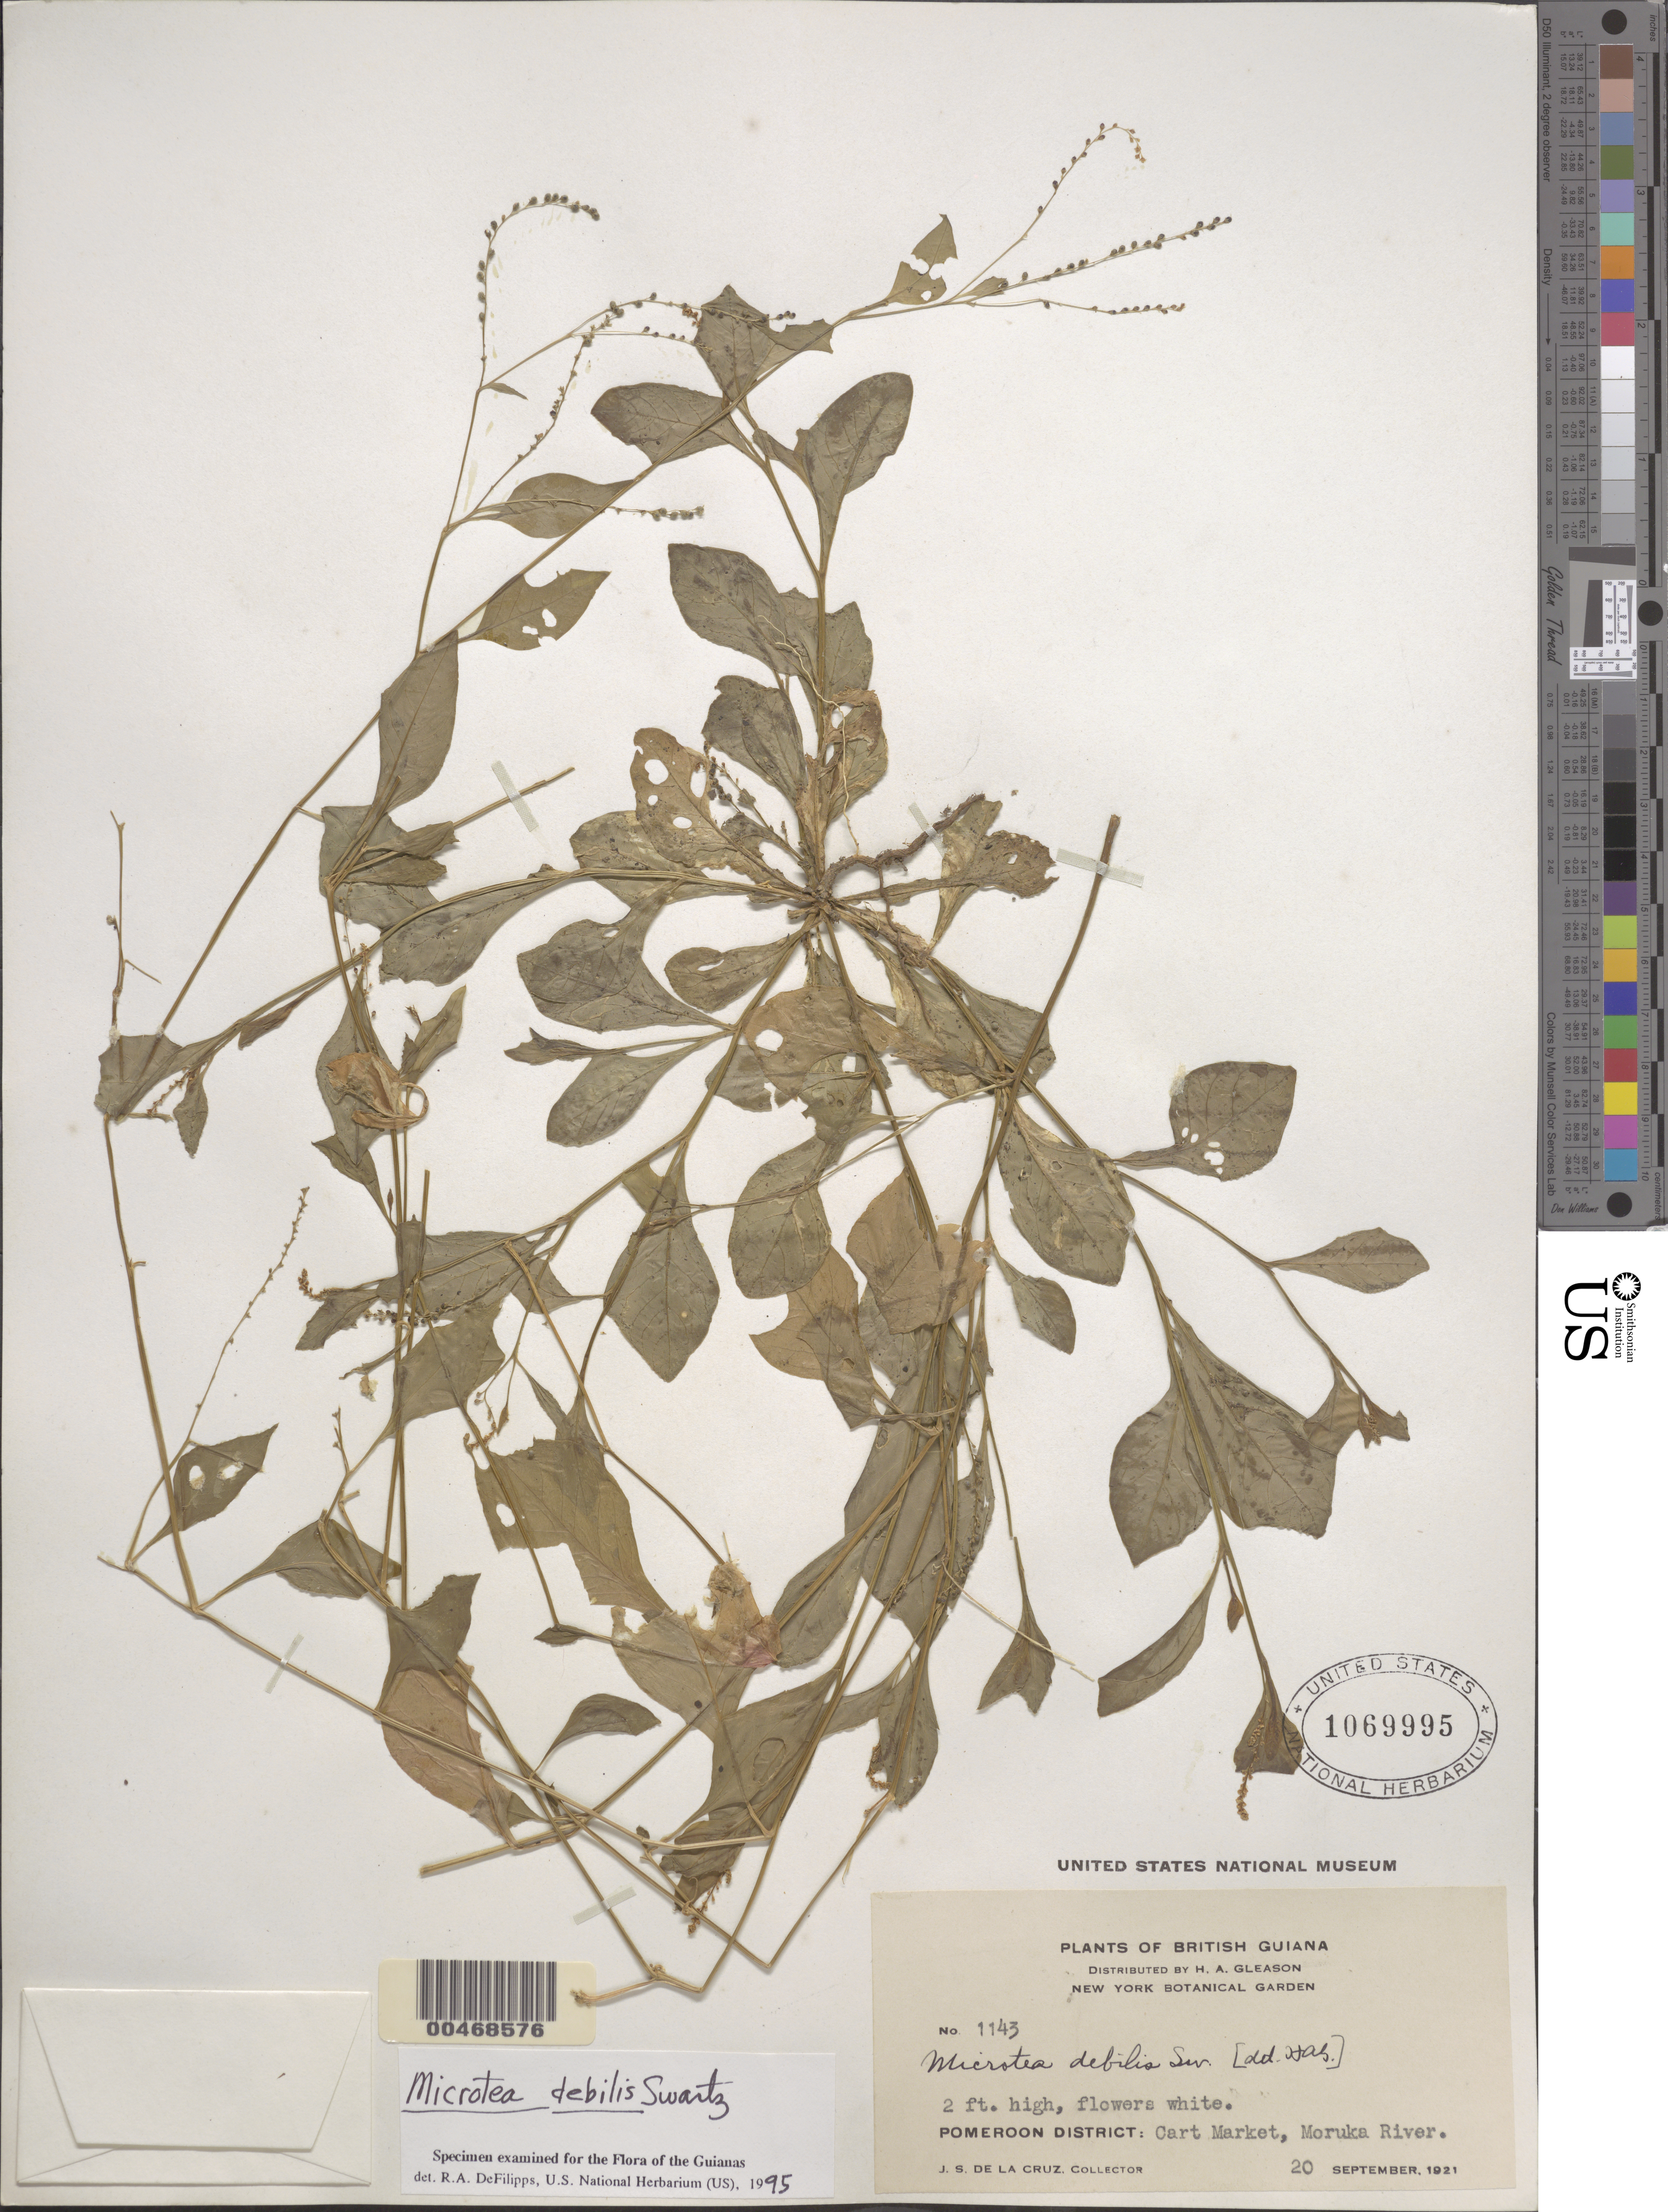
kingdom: Plantae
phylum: Tracheophyta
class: Magnoliopsida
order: Caryophyllales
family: Microteaceae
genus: Microtea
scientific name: Microtea debilis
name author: Sw.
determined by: DeFilipps, R. A.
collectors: J. S. de la Cruz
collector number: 1143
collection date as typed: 20 Sep 1921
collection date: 1921-09-20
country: Guyana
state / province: Pomeroon-Supenaam (?)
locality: Cart Market, Moruka River. [in former Pomeroon Region.]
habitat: Market area (disturbed area)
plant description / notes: NY, US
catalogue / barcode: US 1069995